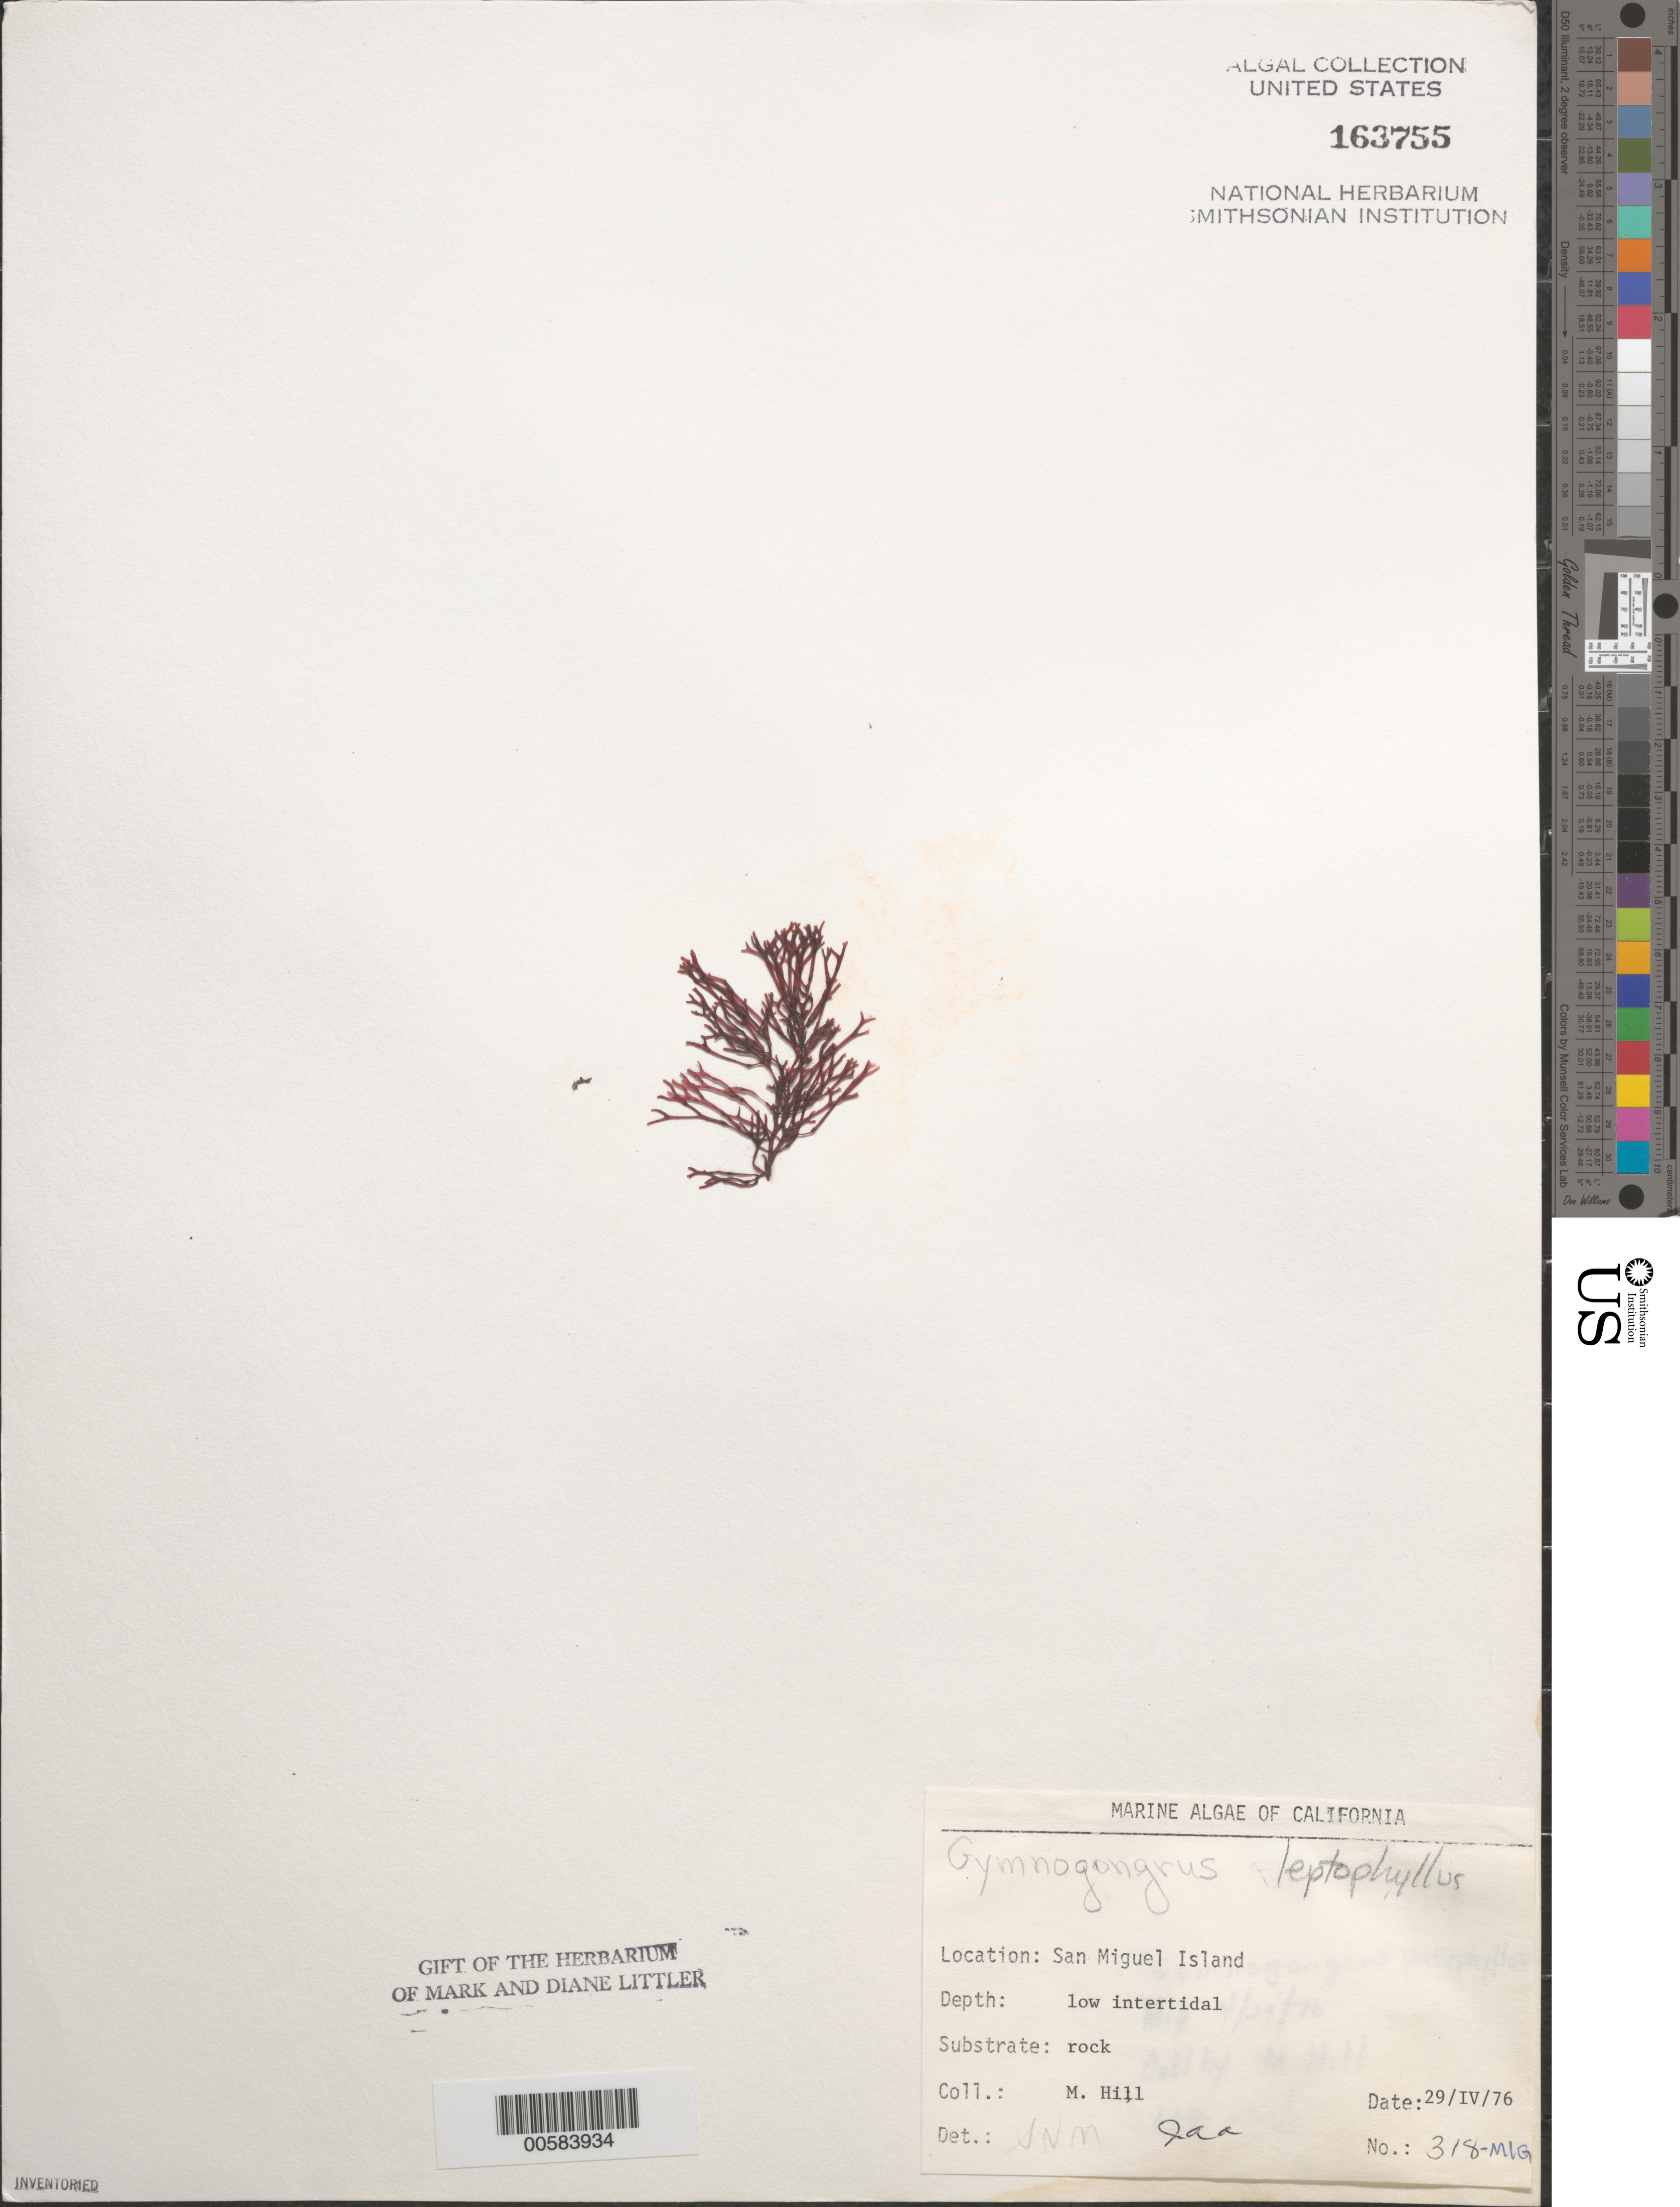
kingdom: Plantae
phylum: Rhodophyta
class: Florideophyceae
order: Gigartinales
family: Phyllophoraceae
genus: Besa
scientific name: Besa leptophylla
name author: (J. Agardh) M.S.Calderon & K.A. Miller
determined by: Algae name updating Project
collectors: M. Hill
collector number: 318-MIG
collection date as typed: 29 Apr 1976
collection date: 1976-04-29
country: United States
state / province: California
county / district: Santa Barbara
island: San Miguel Island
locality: Cuyler Harbor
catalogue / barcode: US 163755